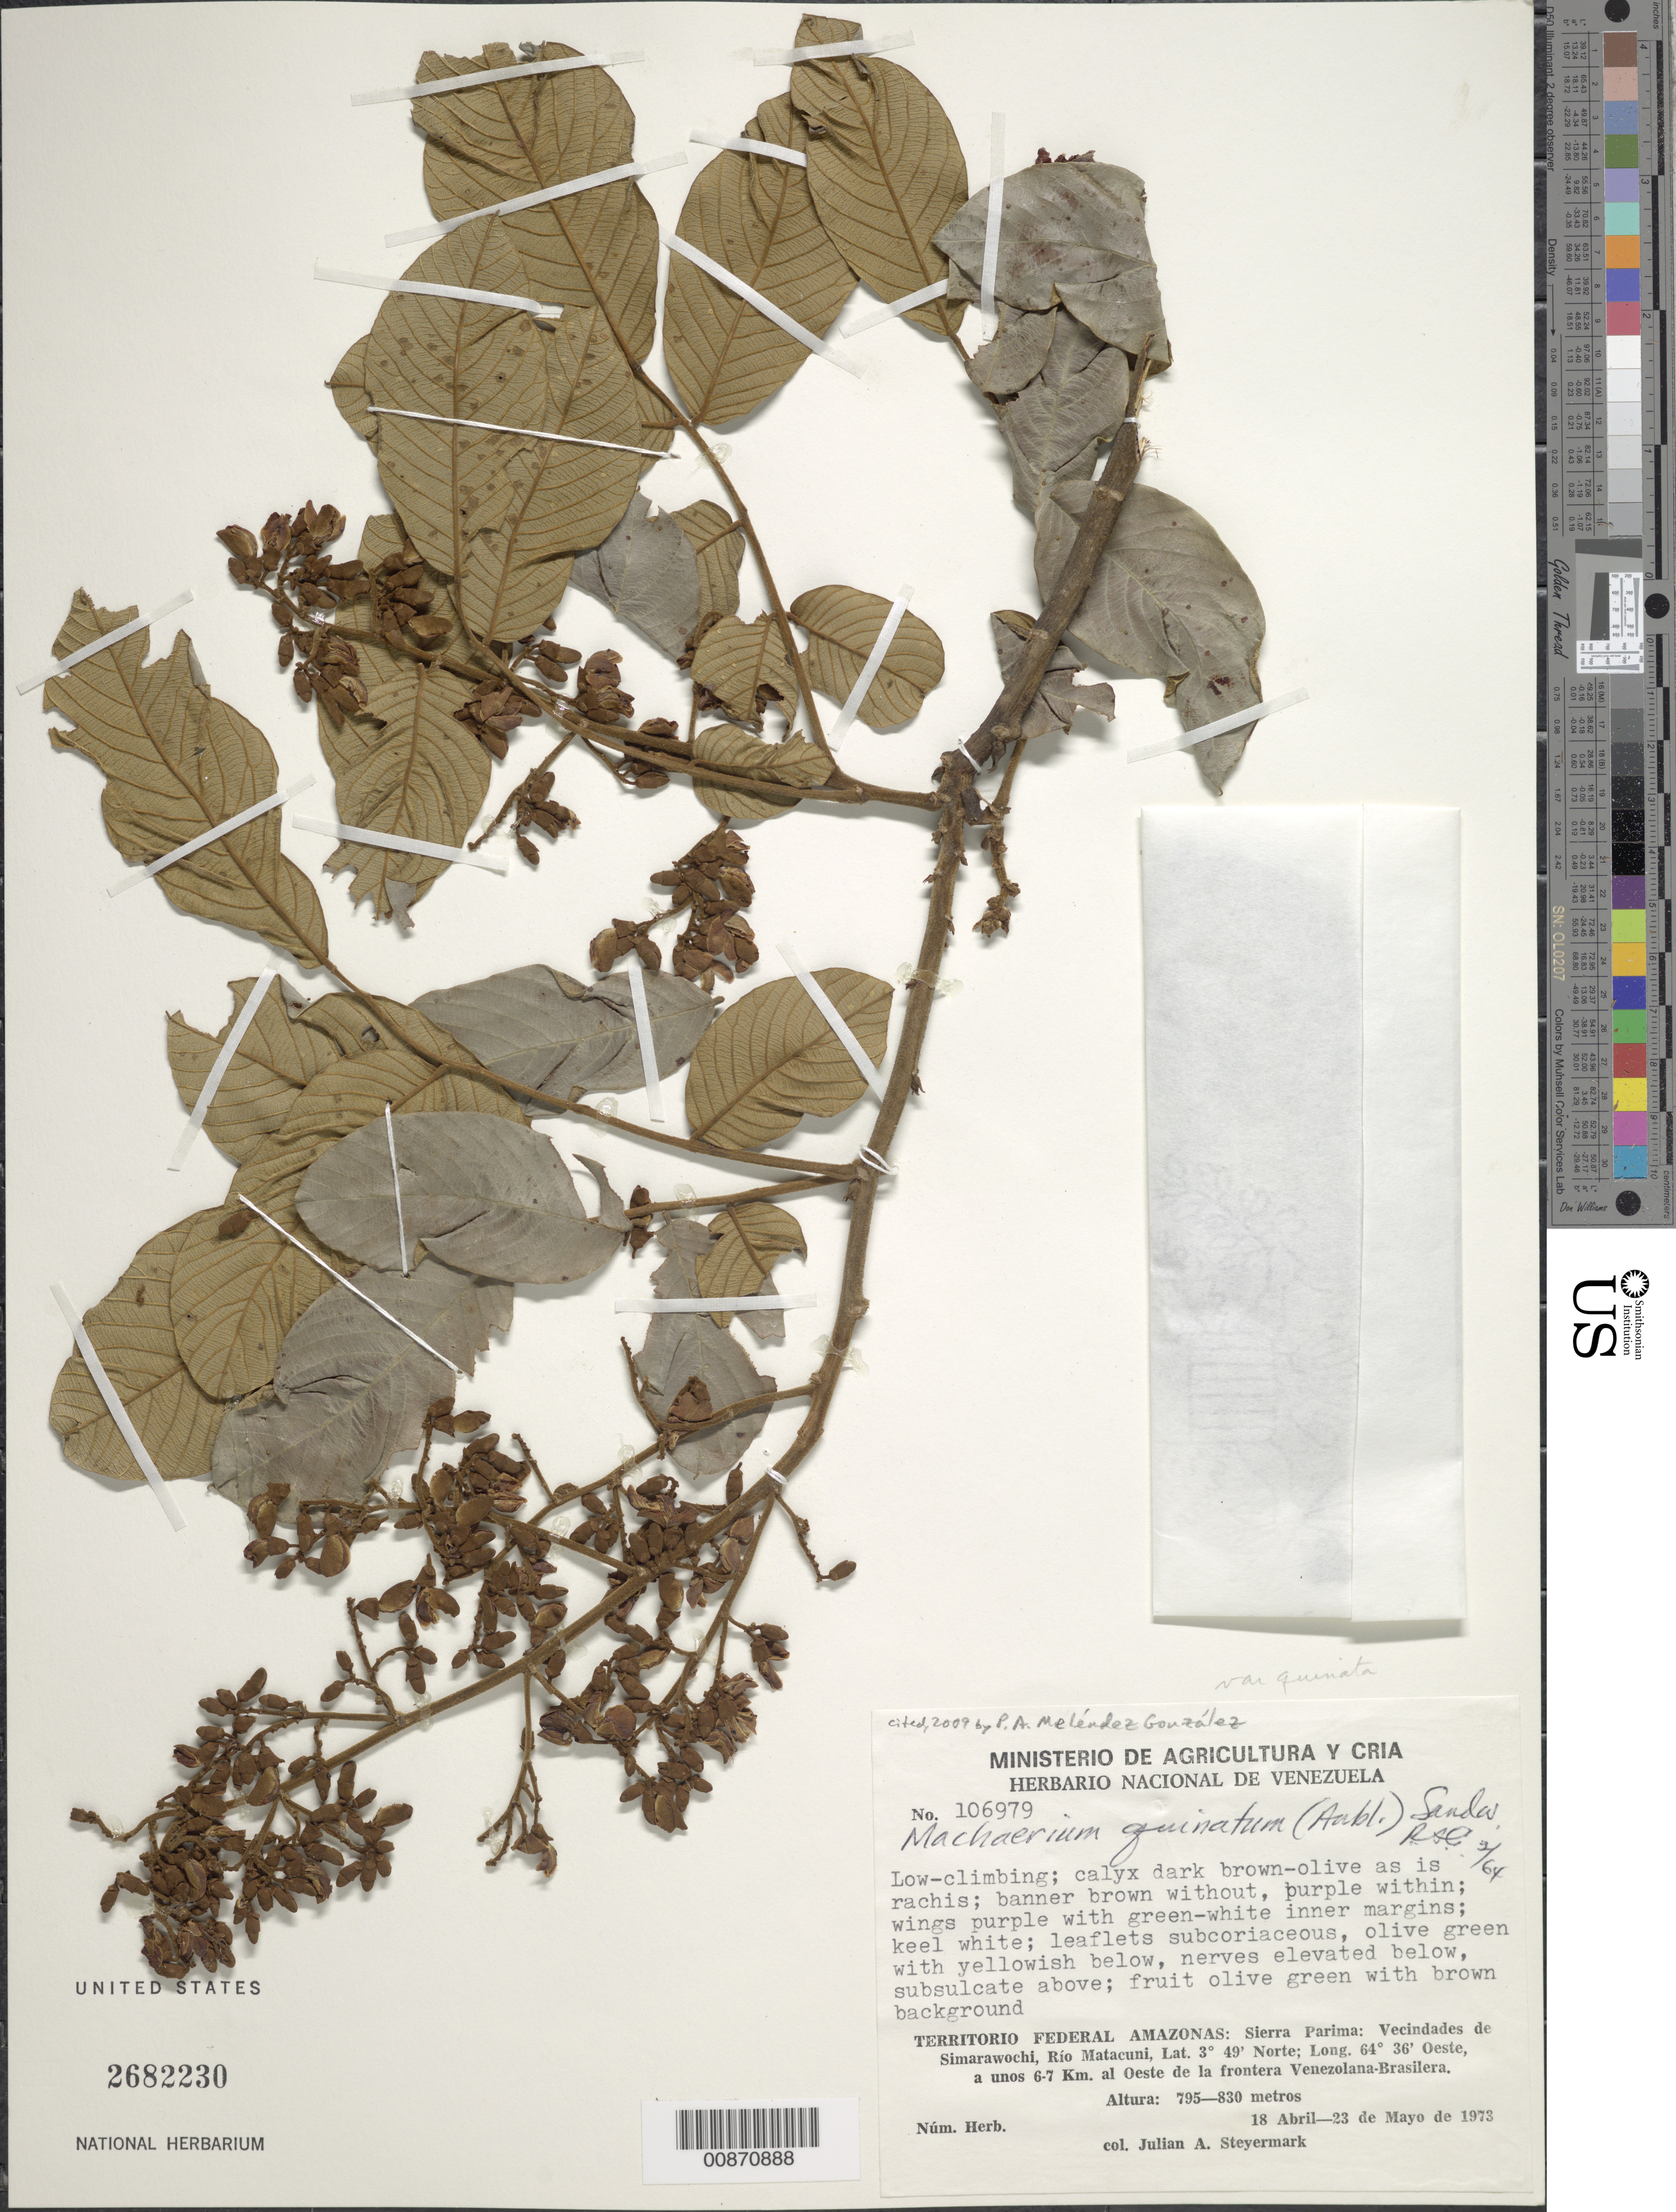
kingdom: Plantae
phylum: Tracheophyta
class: Magnoliopsida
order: Fabales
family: Fabaceae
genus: Machaerium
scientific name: Machaerium quinatum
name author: (Aubl.) Sandwith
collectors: J. Steyermark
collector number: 106979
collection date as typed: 18-Apr-73 to 23-May-73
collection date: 1973-04-18/1973-05-23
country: Venezuela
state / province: Amazonas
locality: Sierra Parima; vec de Simarawochi, Río Matacuni, a unos 6-7 km al oeste de la frontera Venezolana-Brasilera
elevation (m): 795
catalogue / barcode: US 2682230